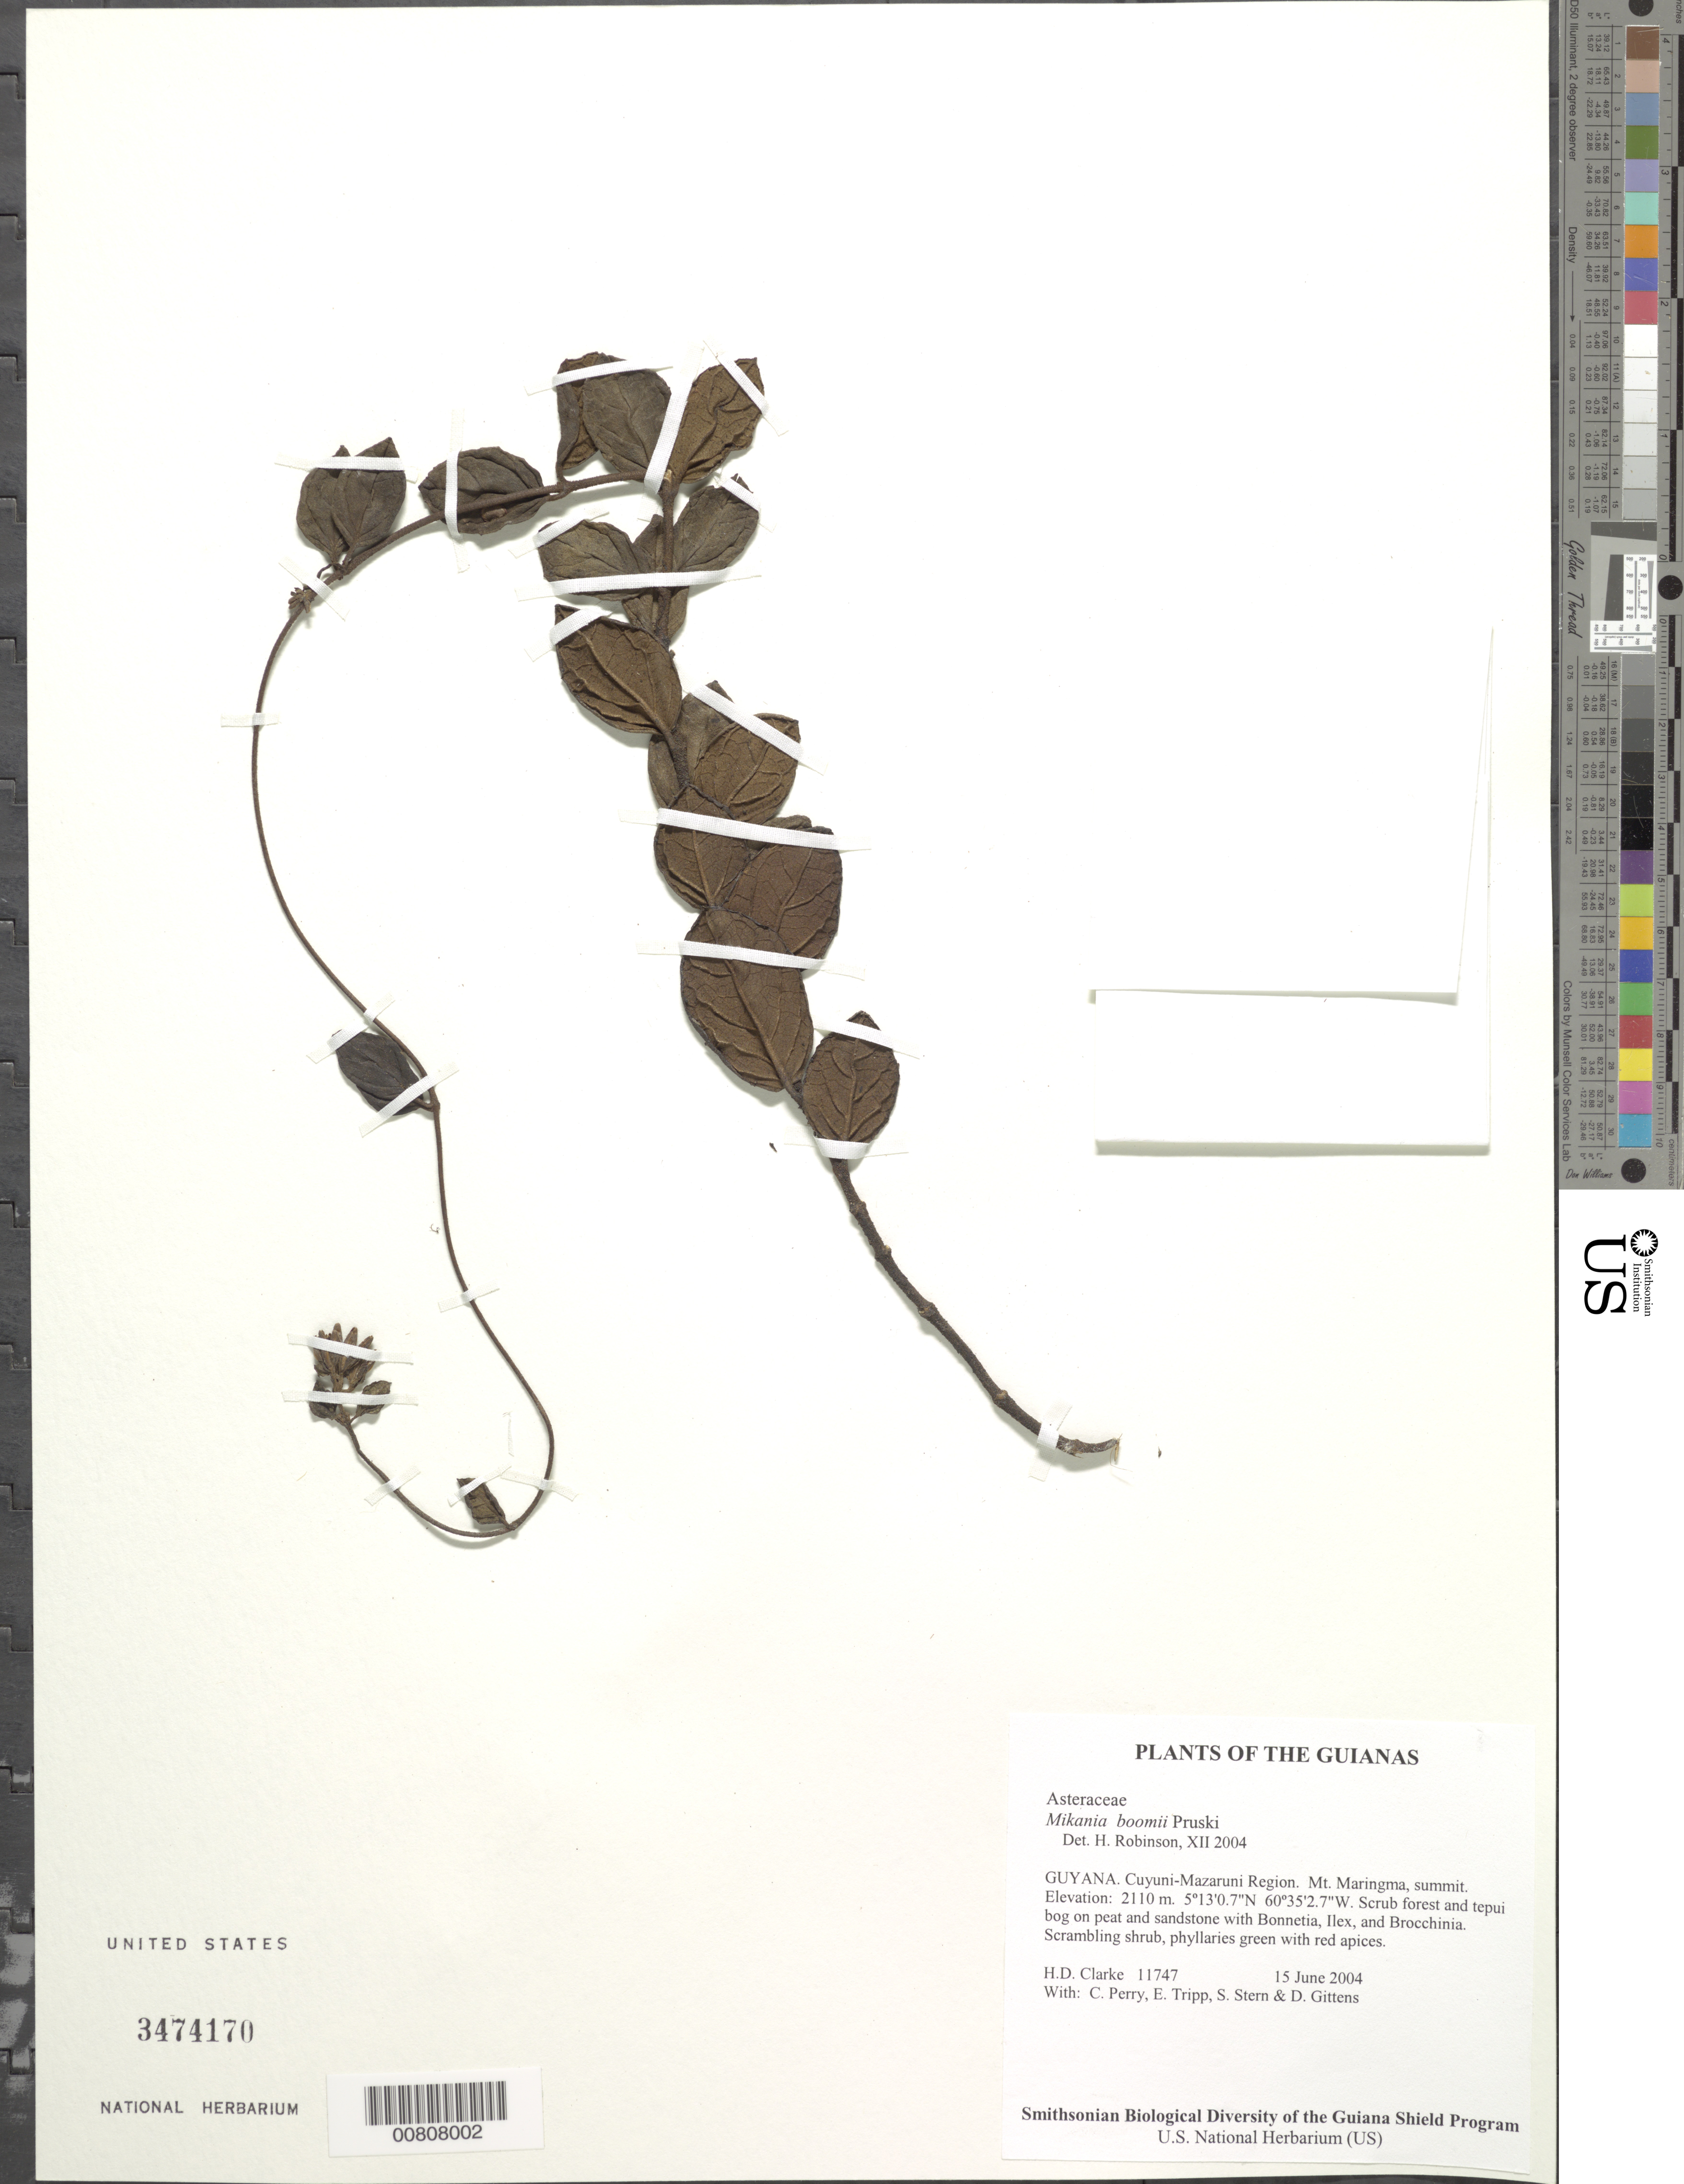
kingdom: Plantae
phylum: Tracheophyta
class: Magnoliopsida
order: Asterales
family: Asteraceae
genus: Mikania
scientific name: Mikania boomii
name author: Pruski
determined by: Robinson, Harold E., (US)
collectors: H. D. Clarke, C. Perry, E. Tripp, S. R. Stern & D. Gittens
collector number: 11747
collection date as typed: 15 June 2004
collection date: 2004-06-15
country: Guyana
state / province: Cuyuni-Mazaruni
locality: Mt. Maringma, summit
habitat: Scrub forest and tepui bog on peat and sandstone with Bonnetia, Ilex, and Brocchinia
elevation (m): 2110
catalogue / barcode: US 3474170